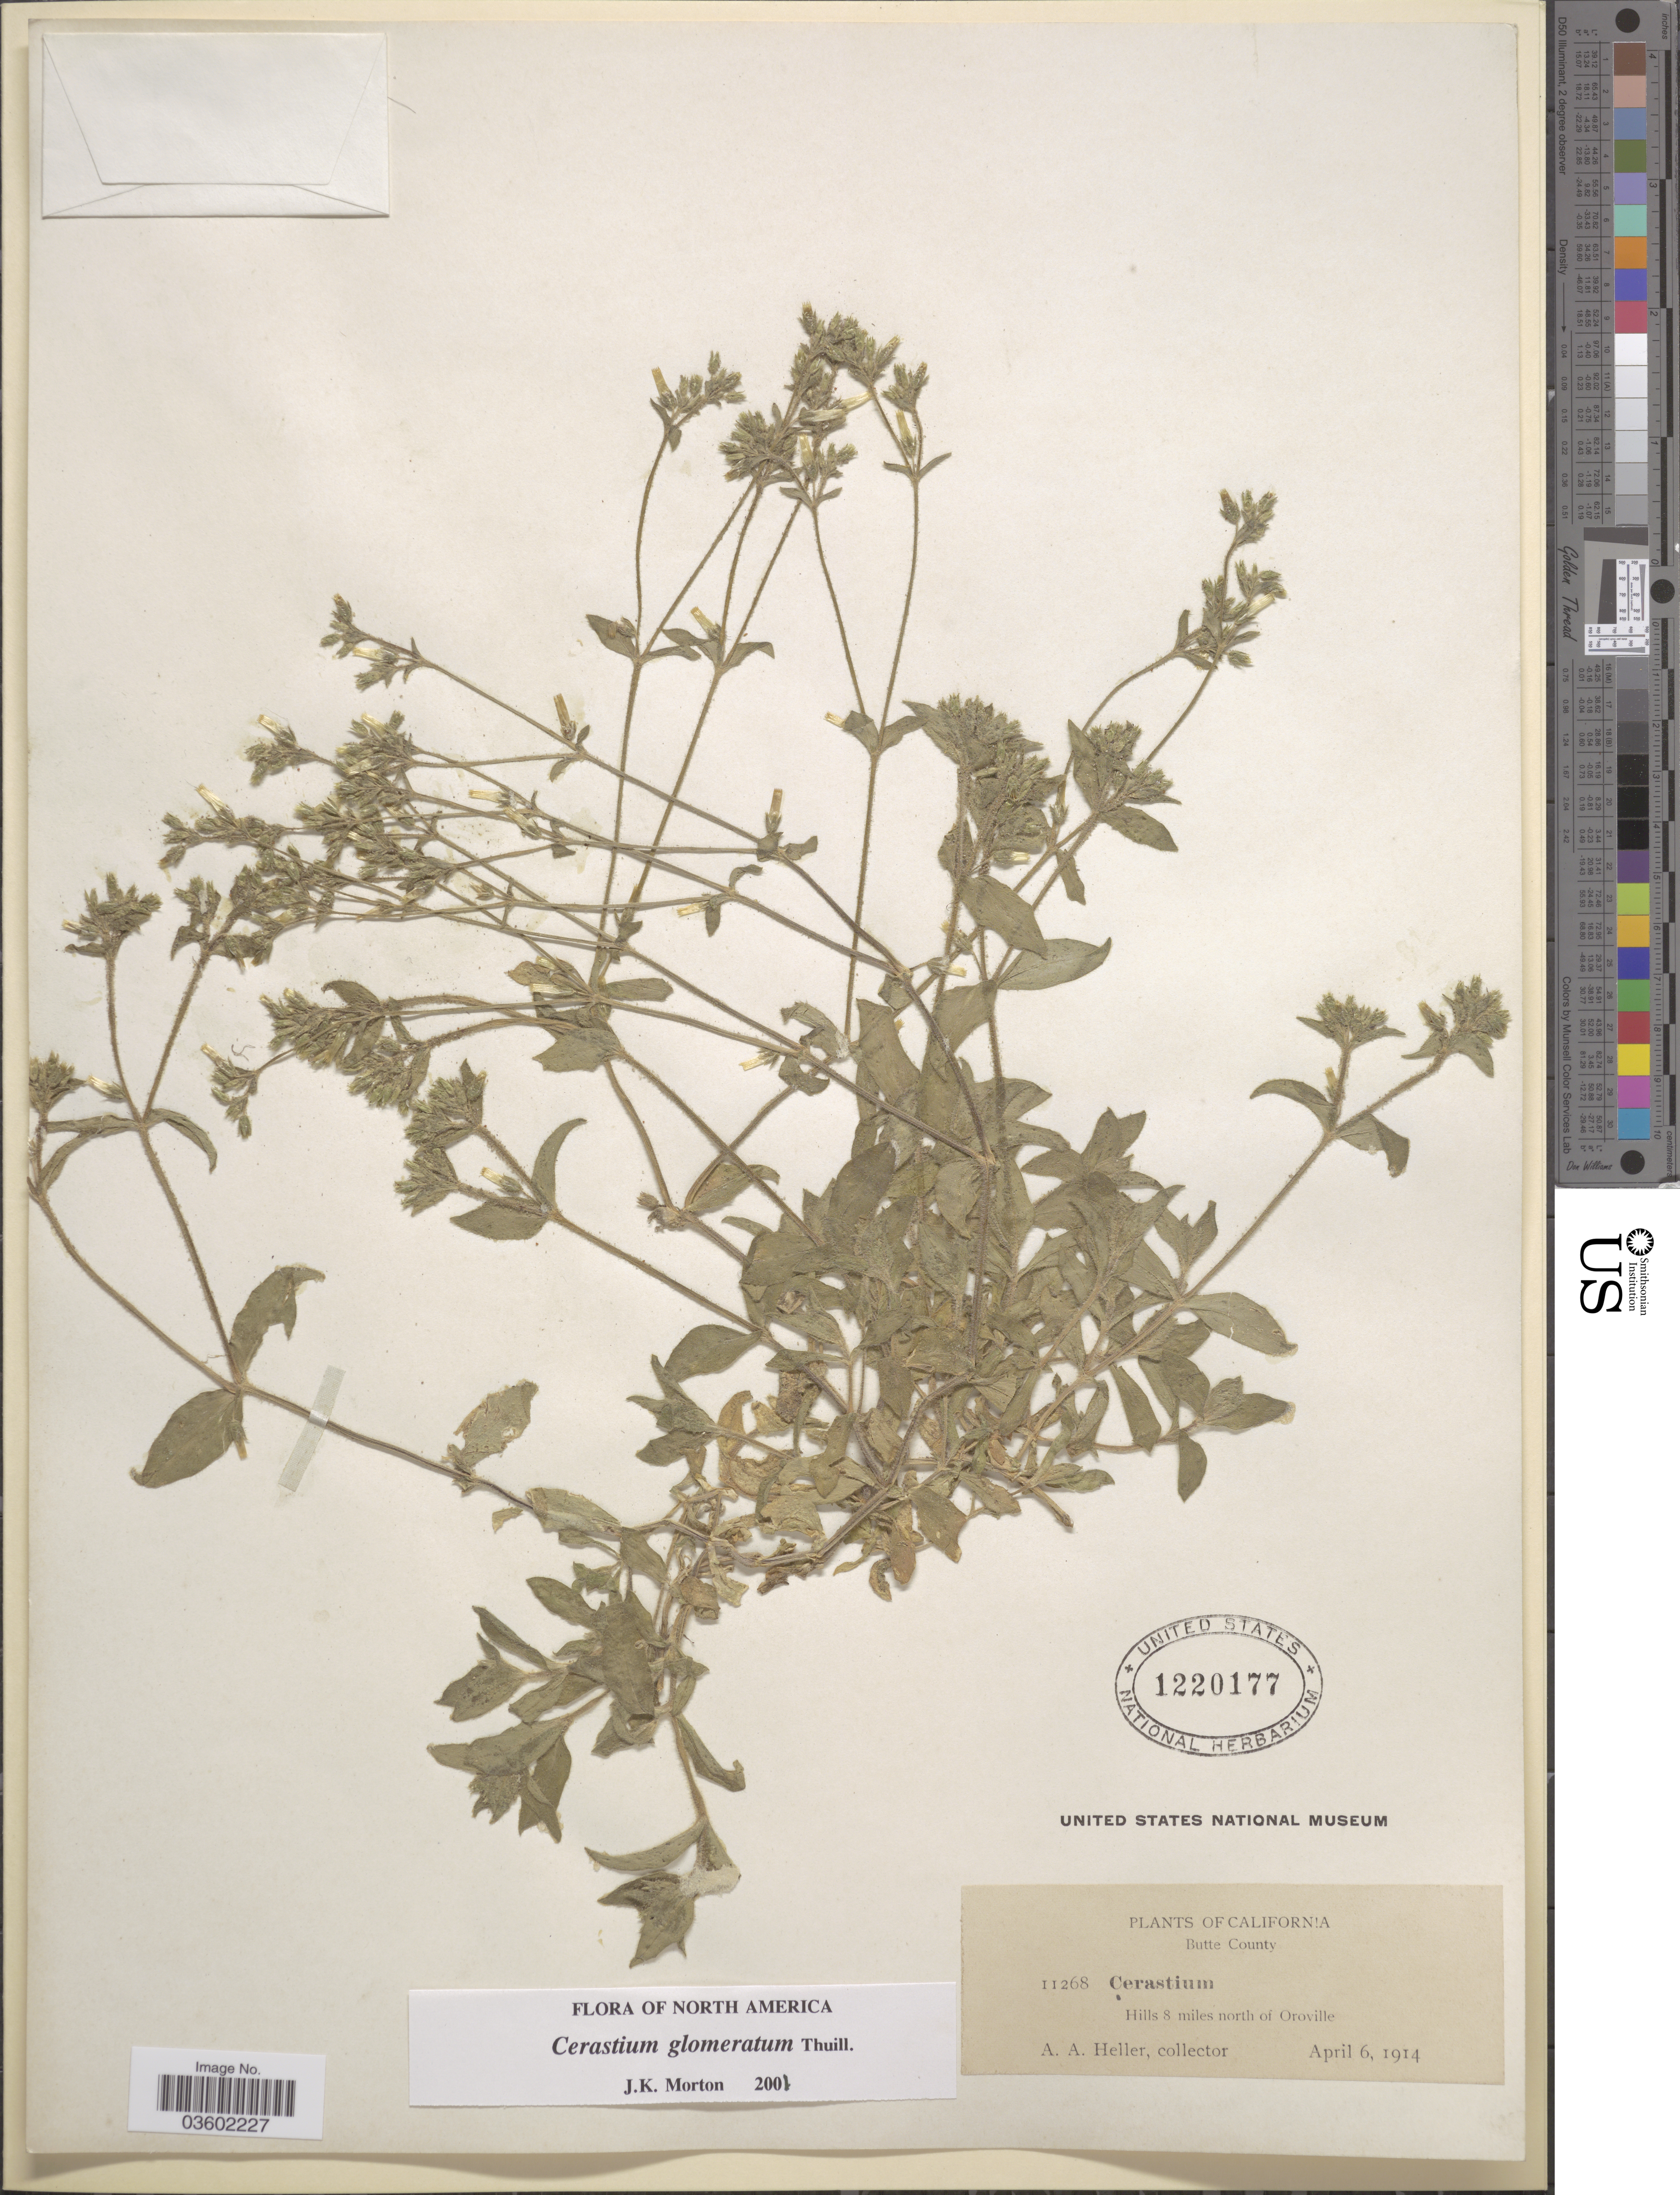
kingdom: Plantae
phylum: Tracheophyta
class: Magnoliopsida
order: Caryophyllales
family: Caryophyllaceae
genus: Cerastium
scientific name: Cerastium viscosum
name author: L.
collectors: A. A. Heller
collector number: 11268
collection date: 1914-04-06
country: United States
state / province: California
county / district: Butte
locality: Butte County. Hills 8 miles north of Oroville.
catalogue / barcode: US 1220177